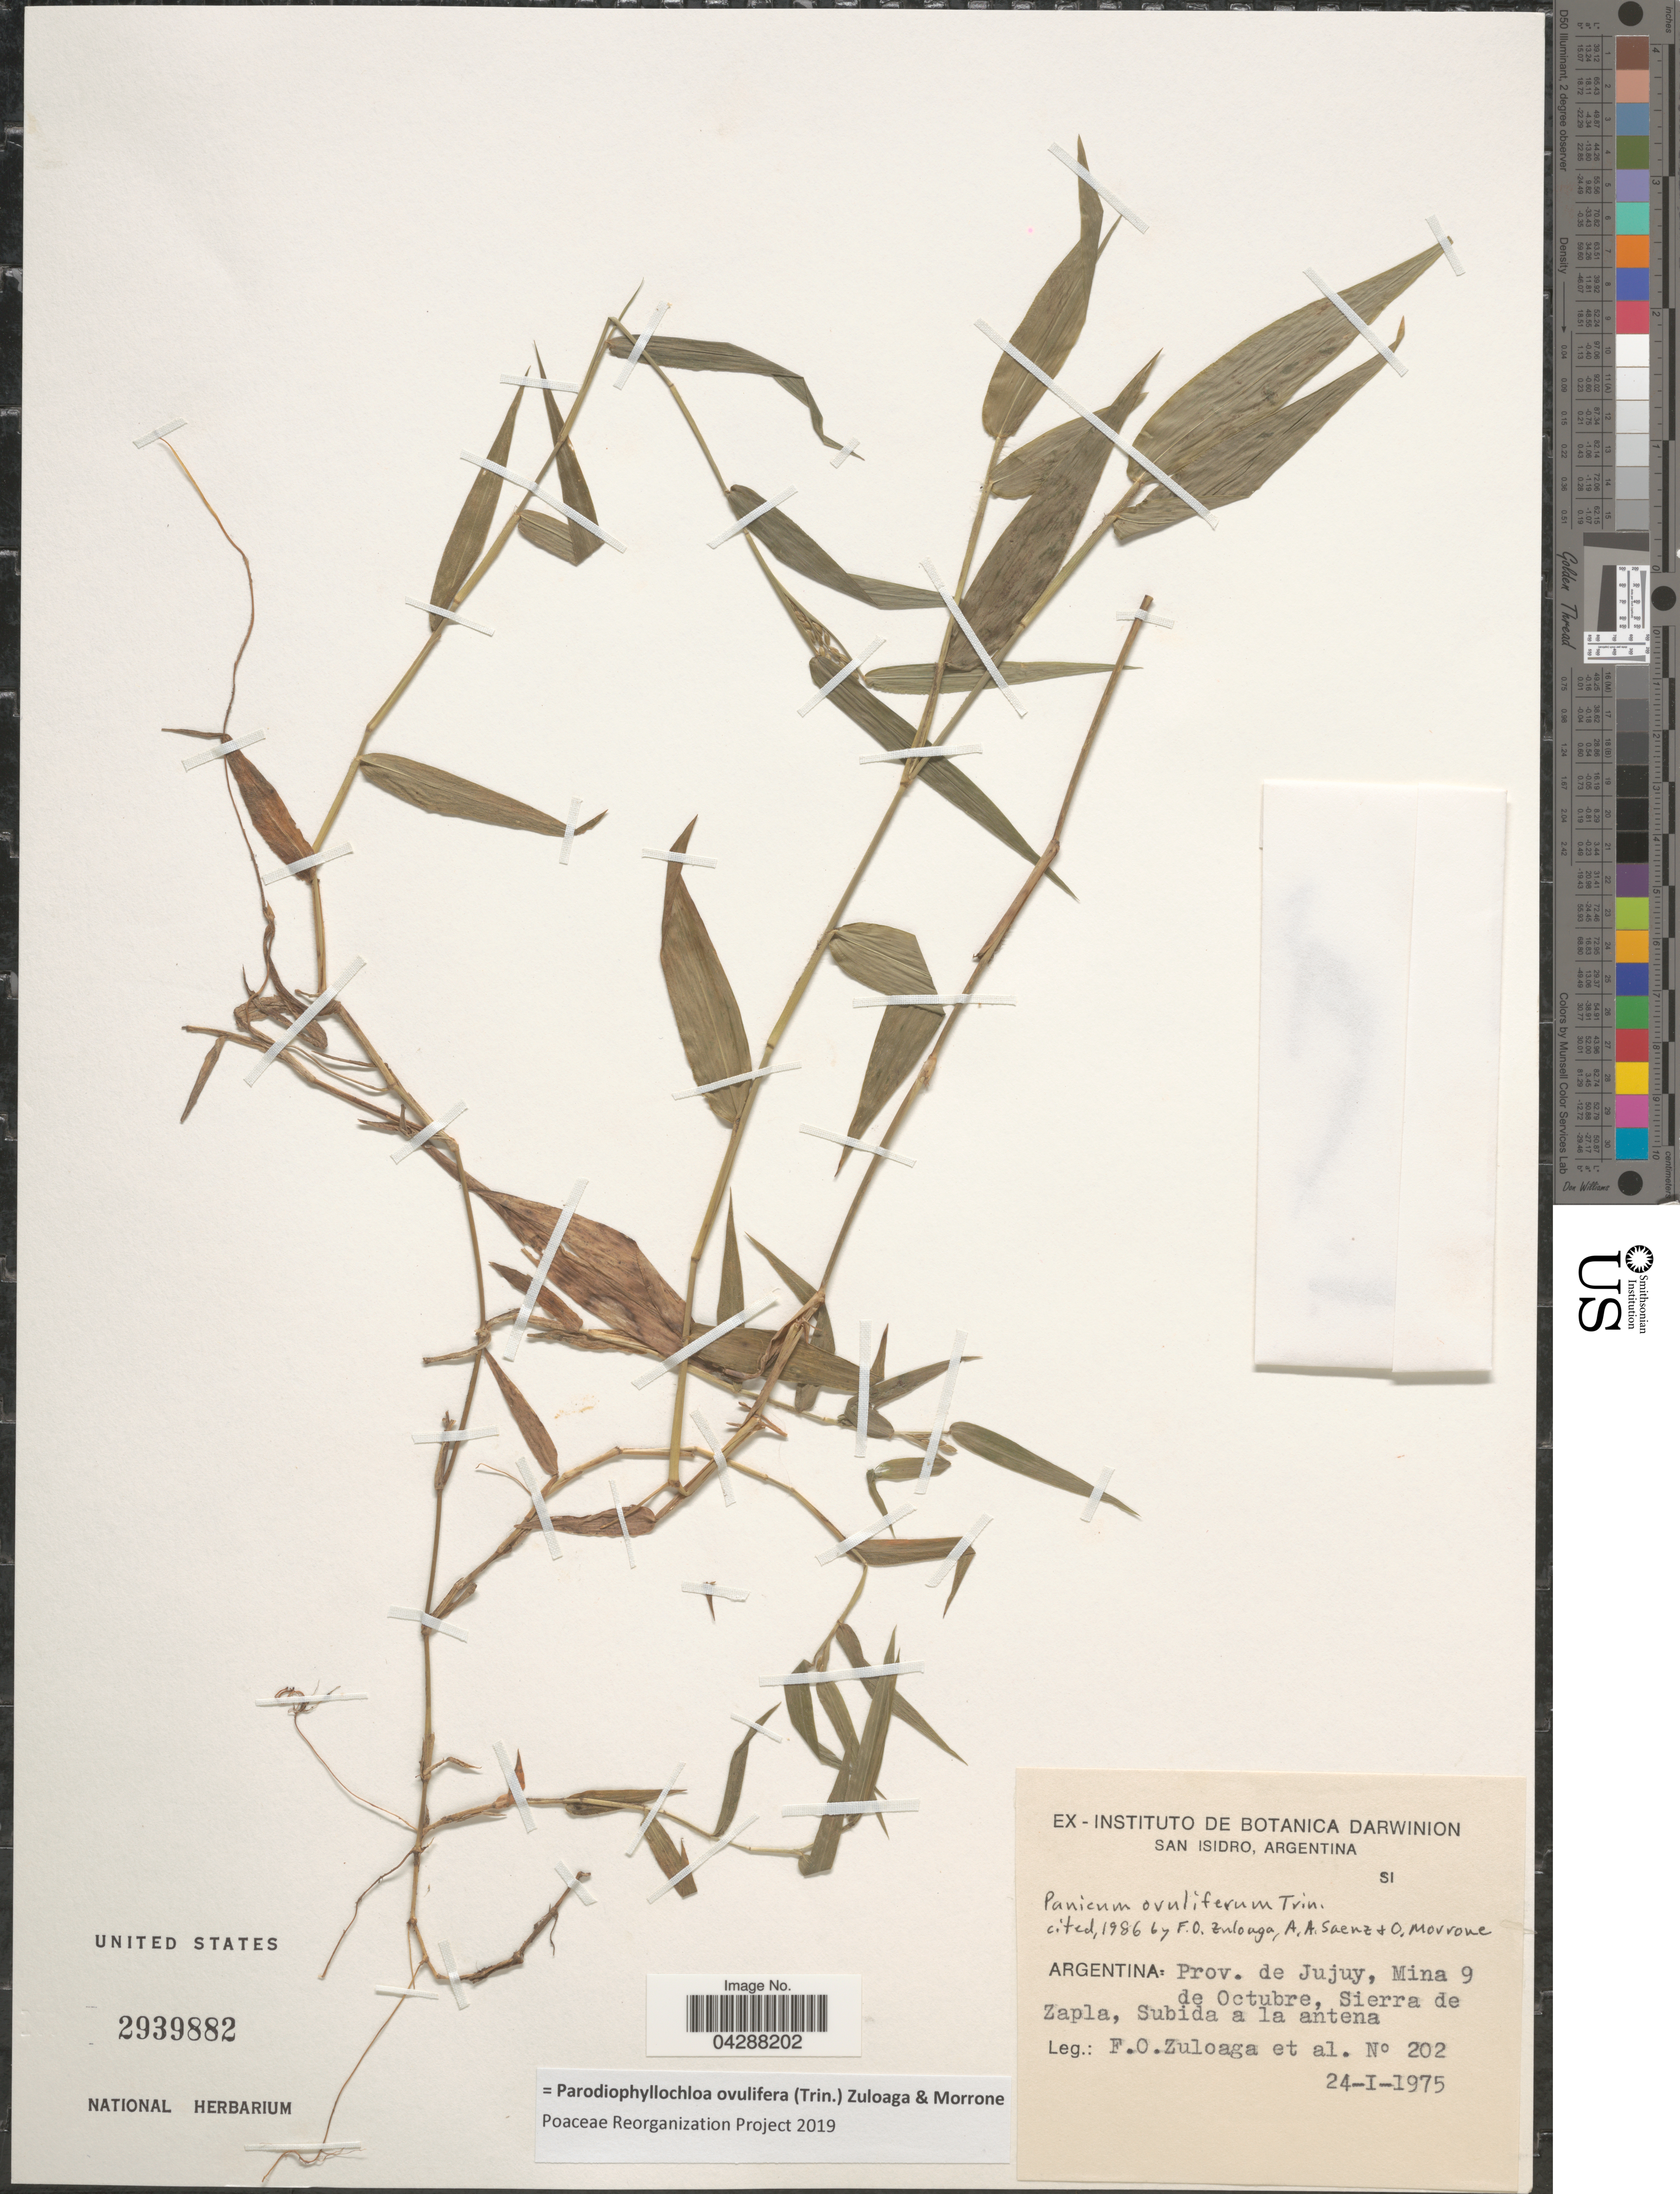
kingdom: Plantae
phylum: Tracheophyta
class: Liliopsida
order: Poales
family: Poaceae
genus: Parodiophyllochloa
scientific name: Parodiophyllochloa ovulifera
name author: (Trin.) Zuloaga & Morrone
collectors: F. O. Zuloaga & et al.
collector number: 202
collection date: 1975-01-24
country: Argentina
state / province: Jujuy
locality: Mina 9 de Octubre, Sierra de Zapla, Subida a la entena.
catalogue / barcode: US 2939882